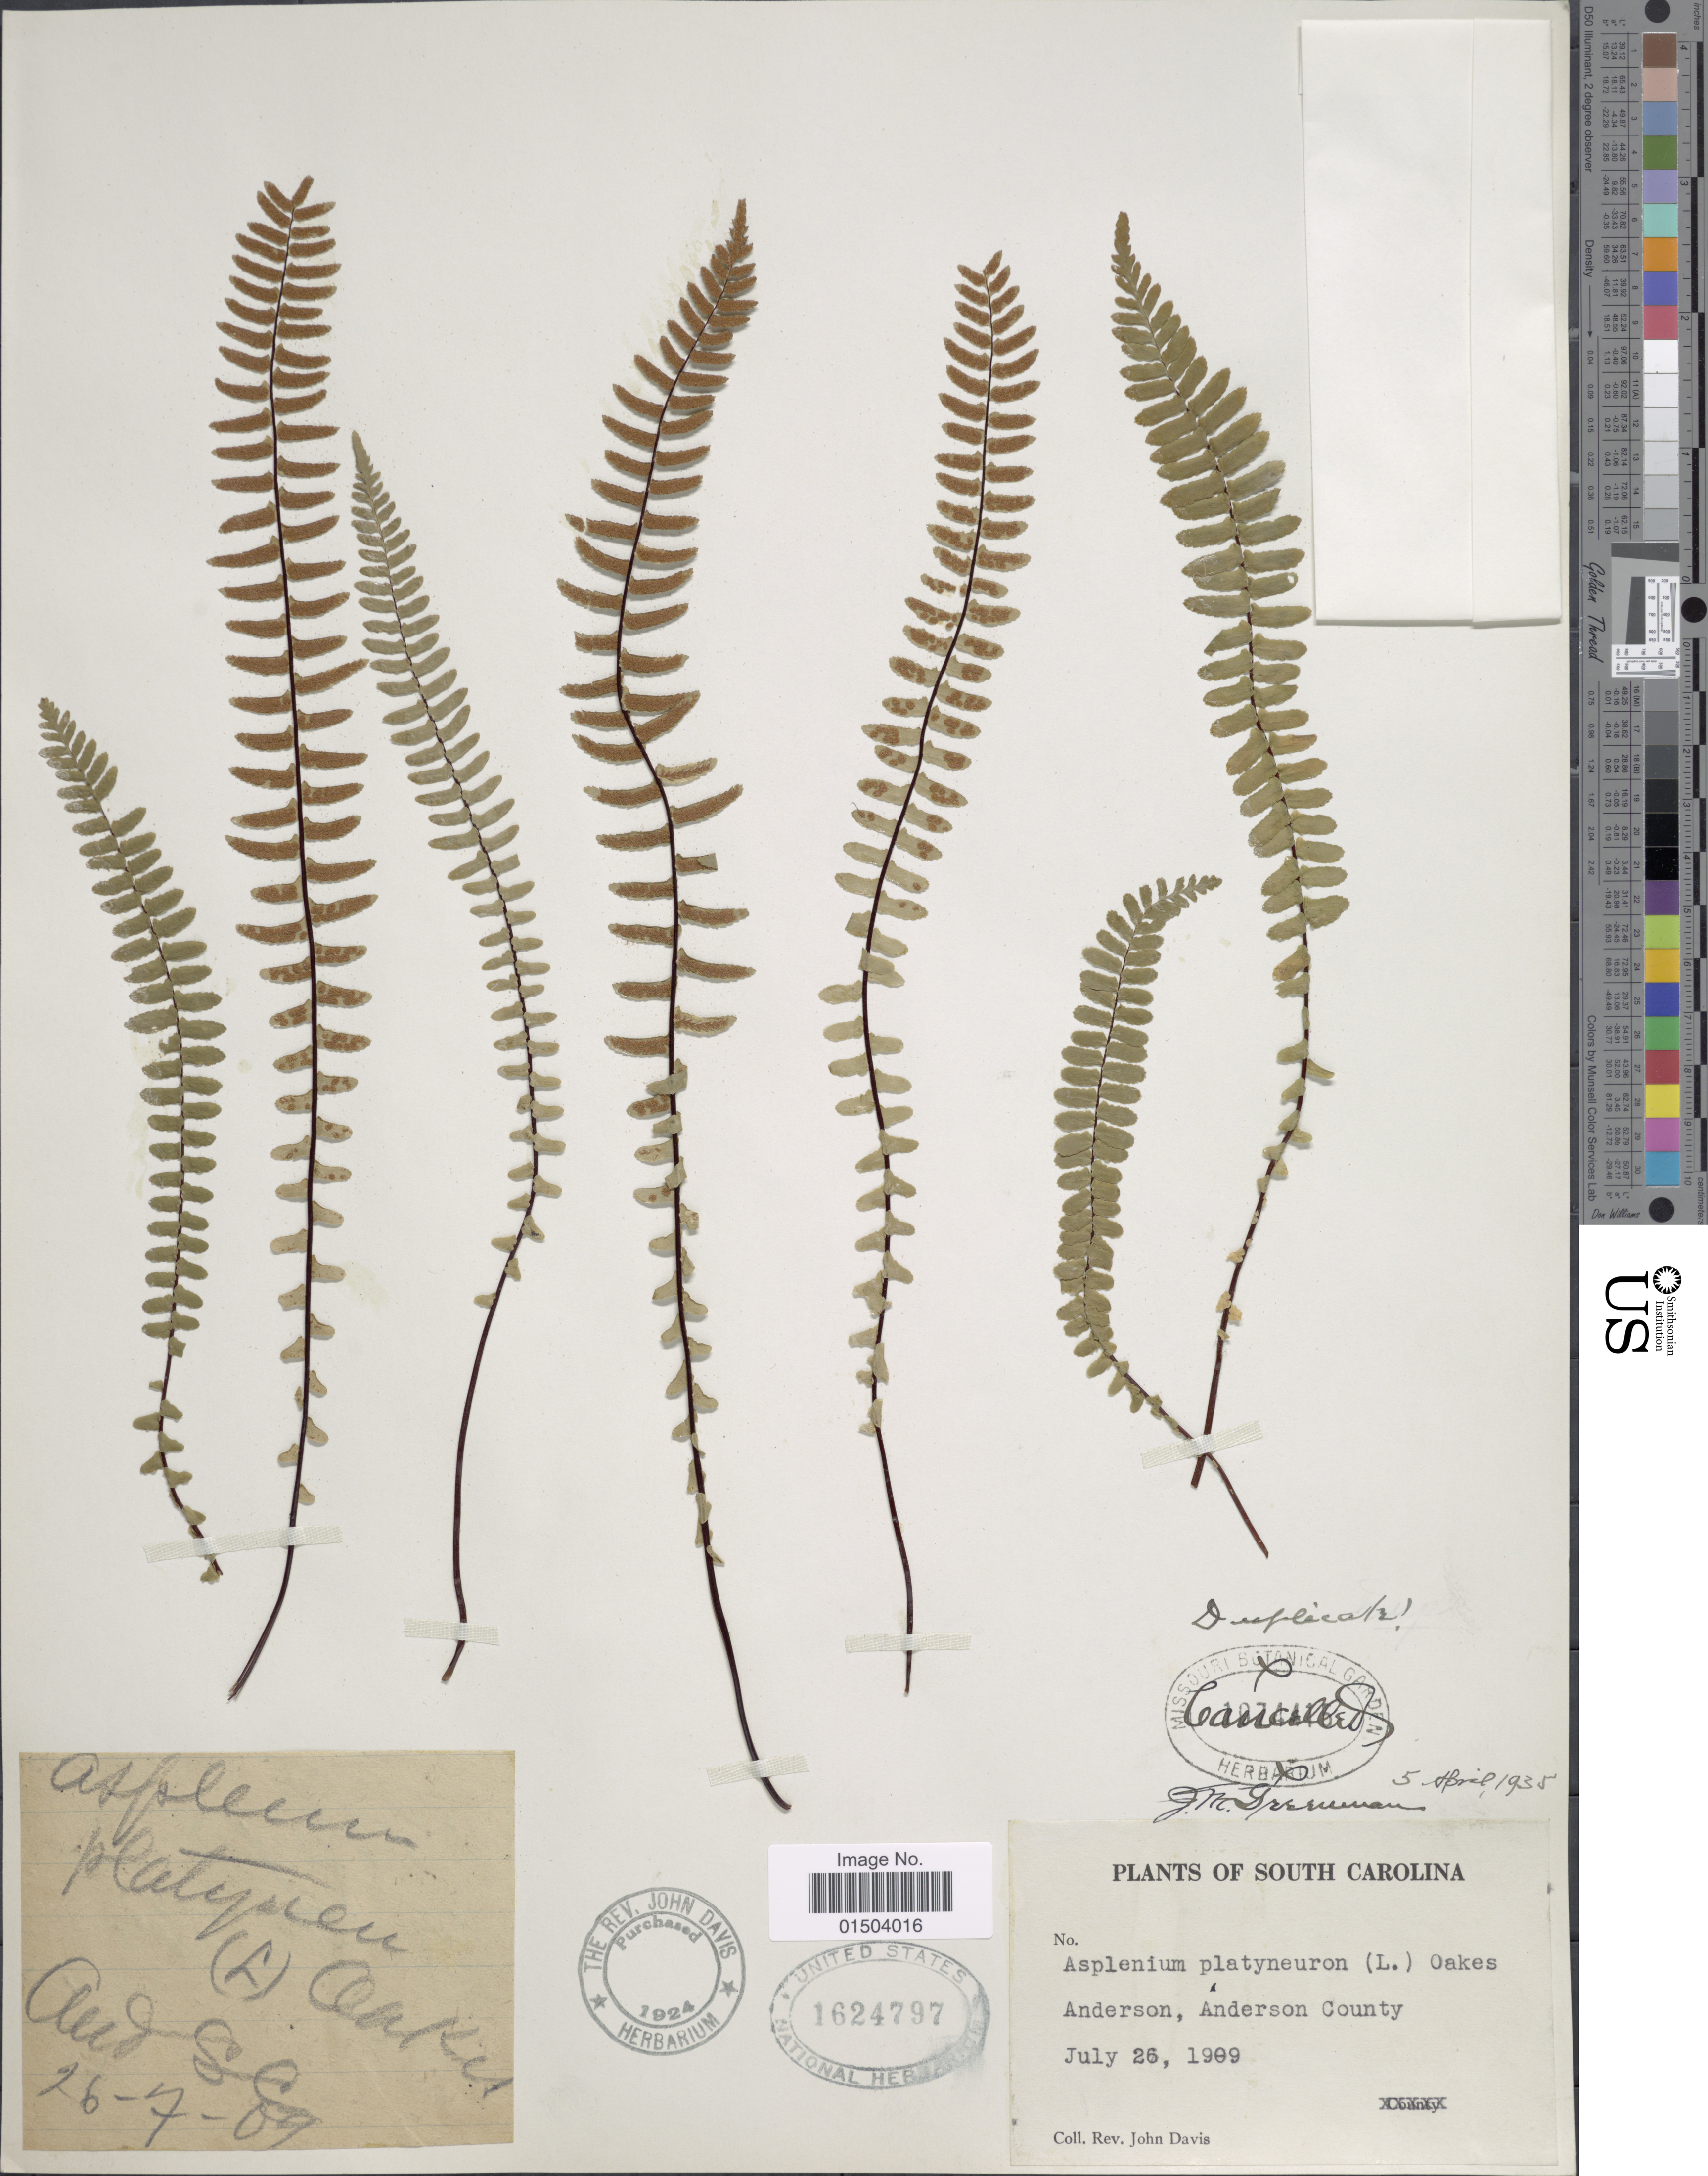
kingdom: Plantae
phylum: Tracheophyta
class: Polypodiopsida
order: Polypodiales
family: Aspleniaceae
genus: Asplenium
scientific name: Asplenium platyneuron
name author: (L.) Britton, Stearns & Poggenb.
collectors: J. Davis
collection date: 1909-07-26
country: United States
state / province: South Carolina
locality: Anderson, Anderson County.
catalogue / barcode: US 1624797